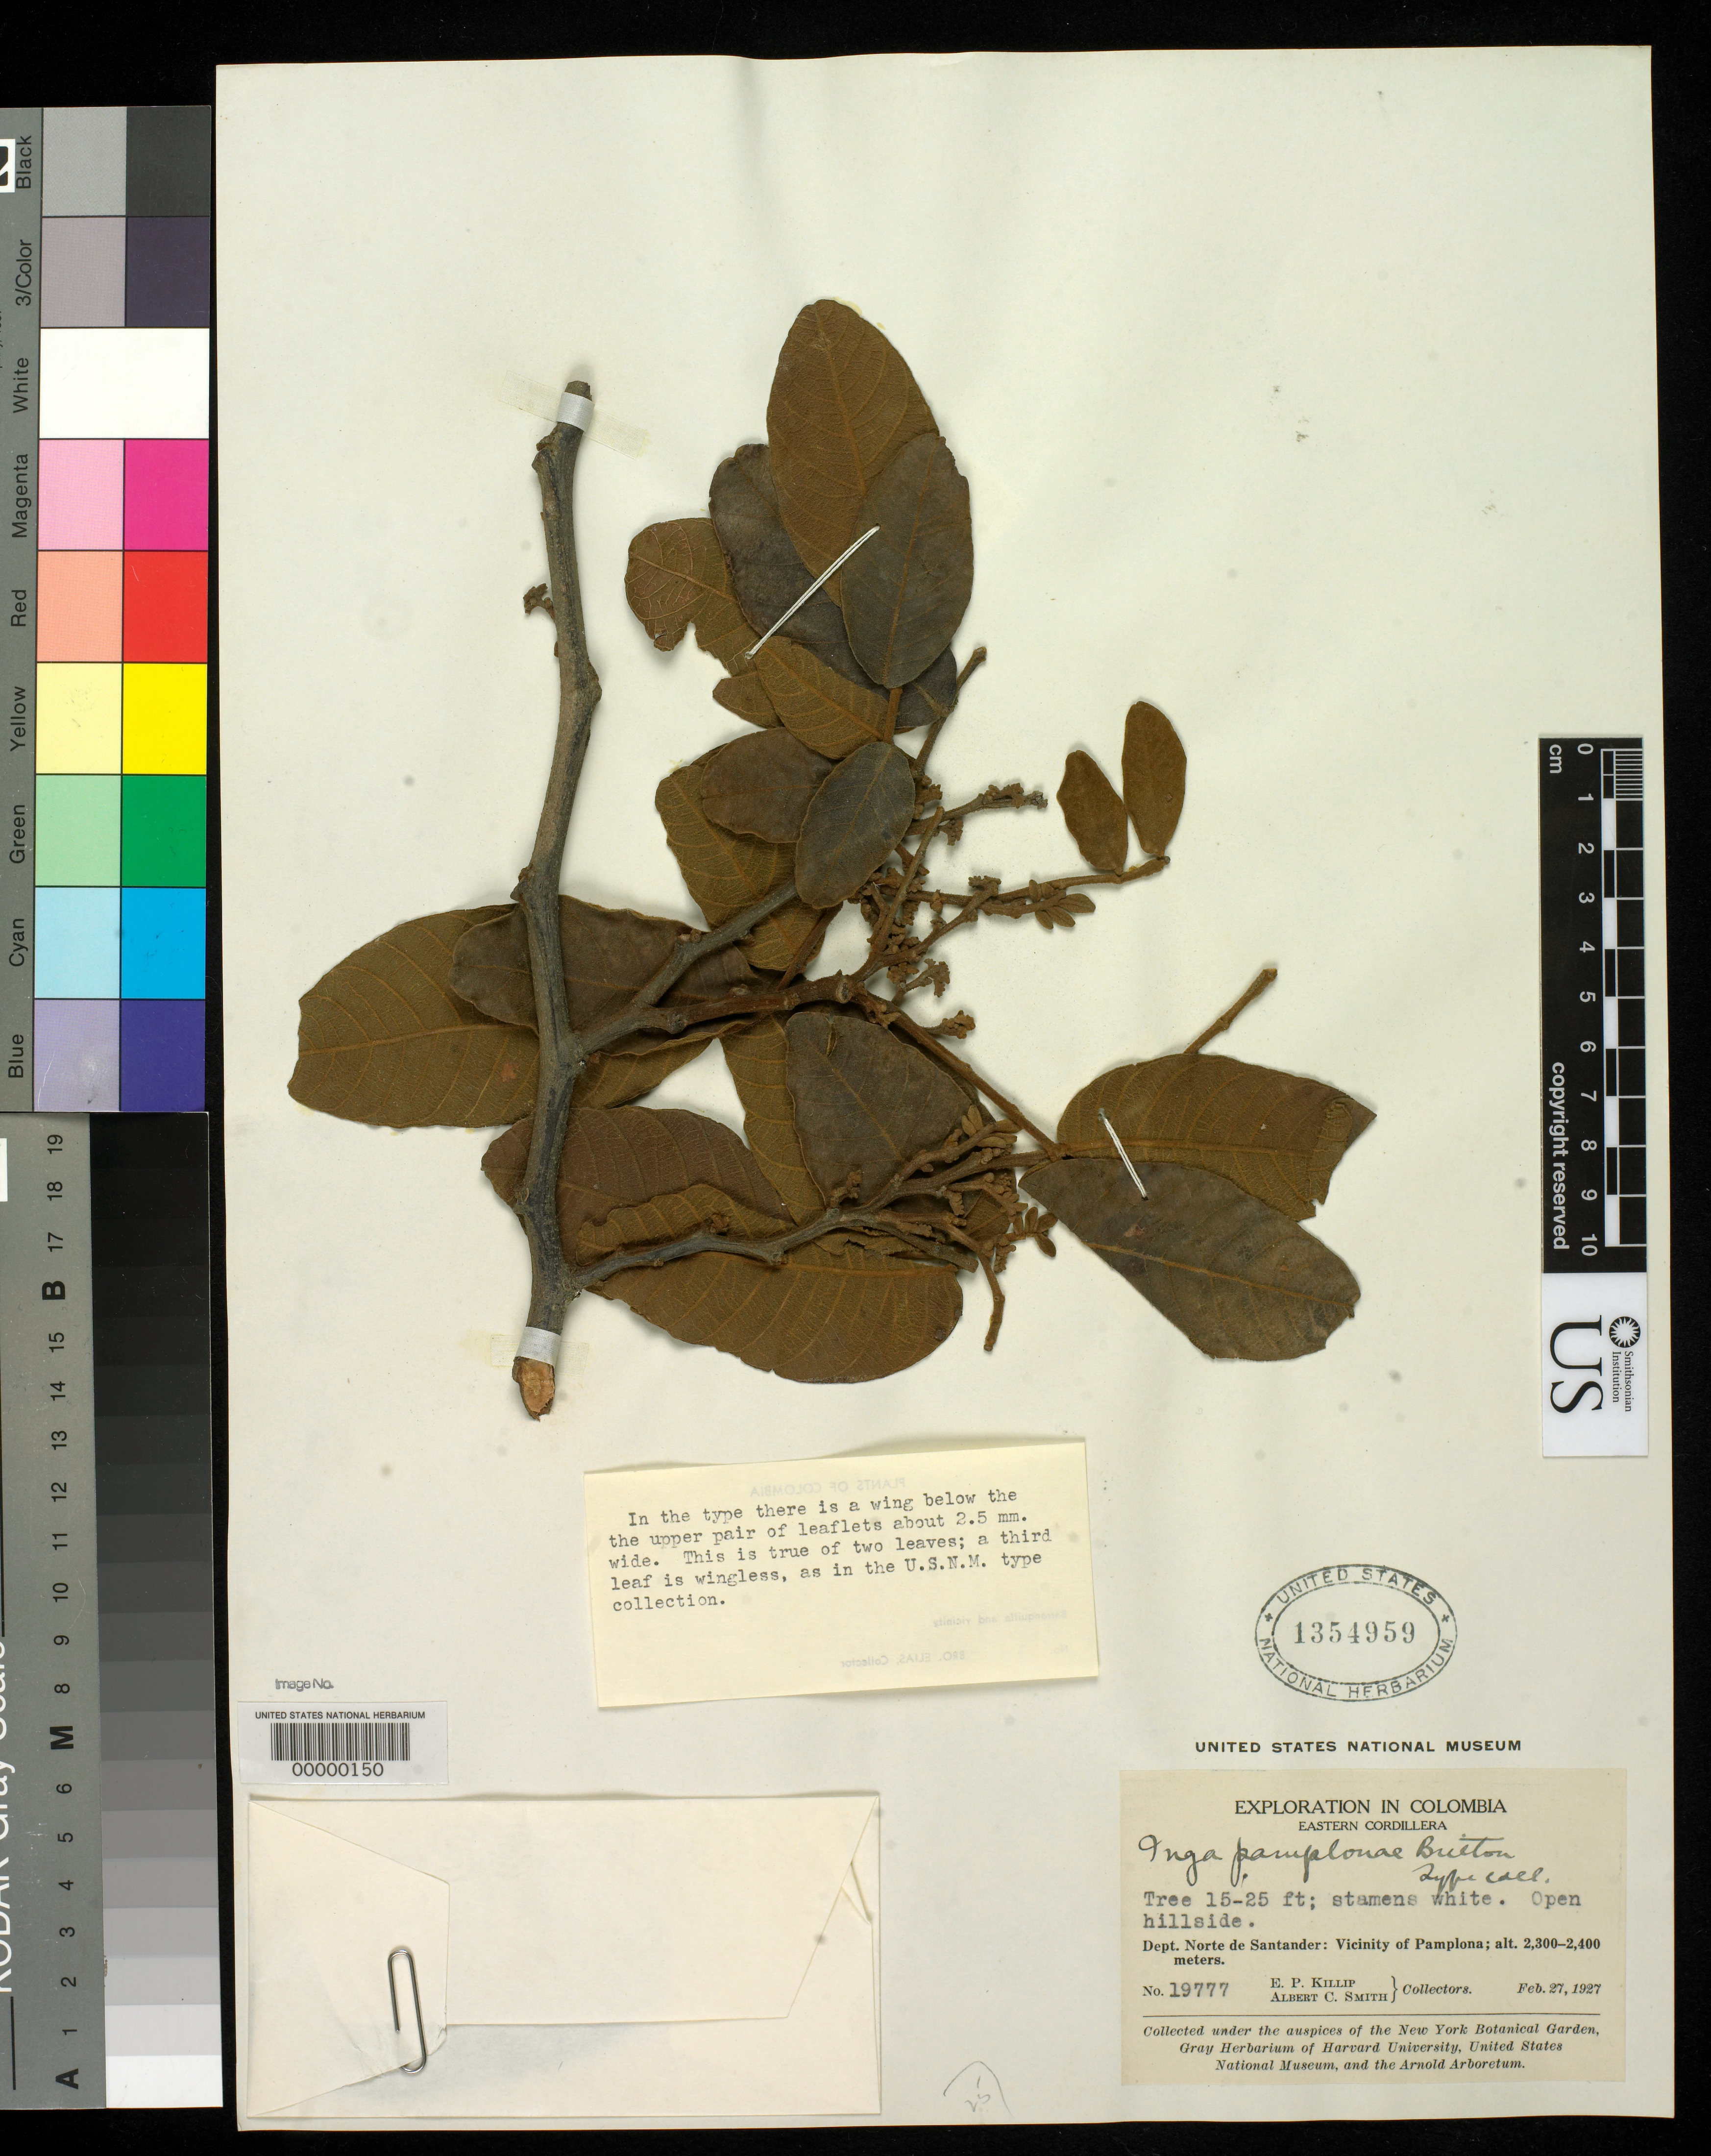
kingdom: Plantae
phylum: Tracheophyta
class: Magnoliopsida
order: Fabales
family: Fabaceae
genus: Inga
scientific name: Inga pamplonae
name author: Britton & Killip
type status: Isotype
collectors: E. P. Killip & A. C. Smith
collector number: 19777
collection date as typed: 27 Feb 1927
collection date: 1927-02-27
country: Colombia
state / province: Norte de Santander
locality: Vicinity of Pamplona.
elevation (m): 2300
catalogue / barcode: US 1354959